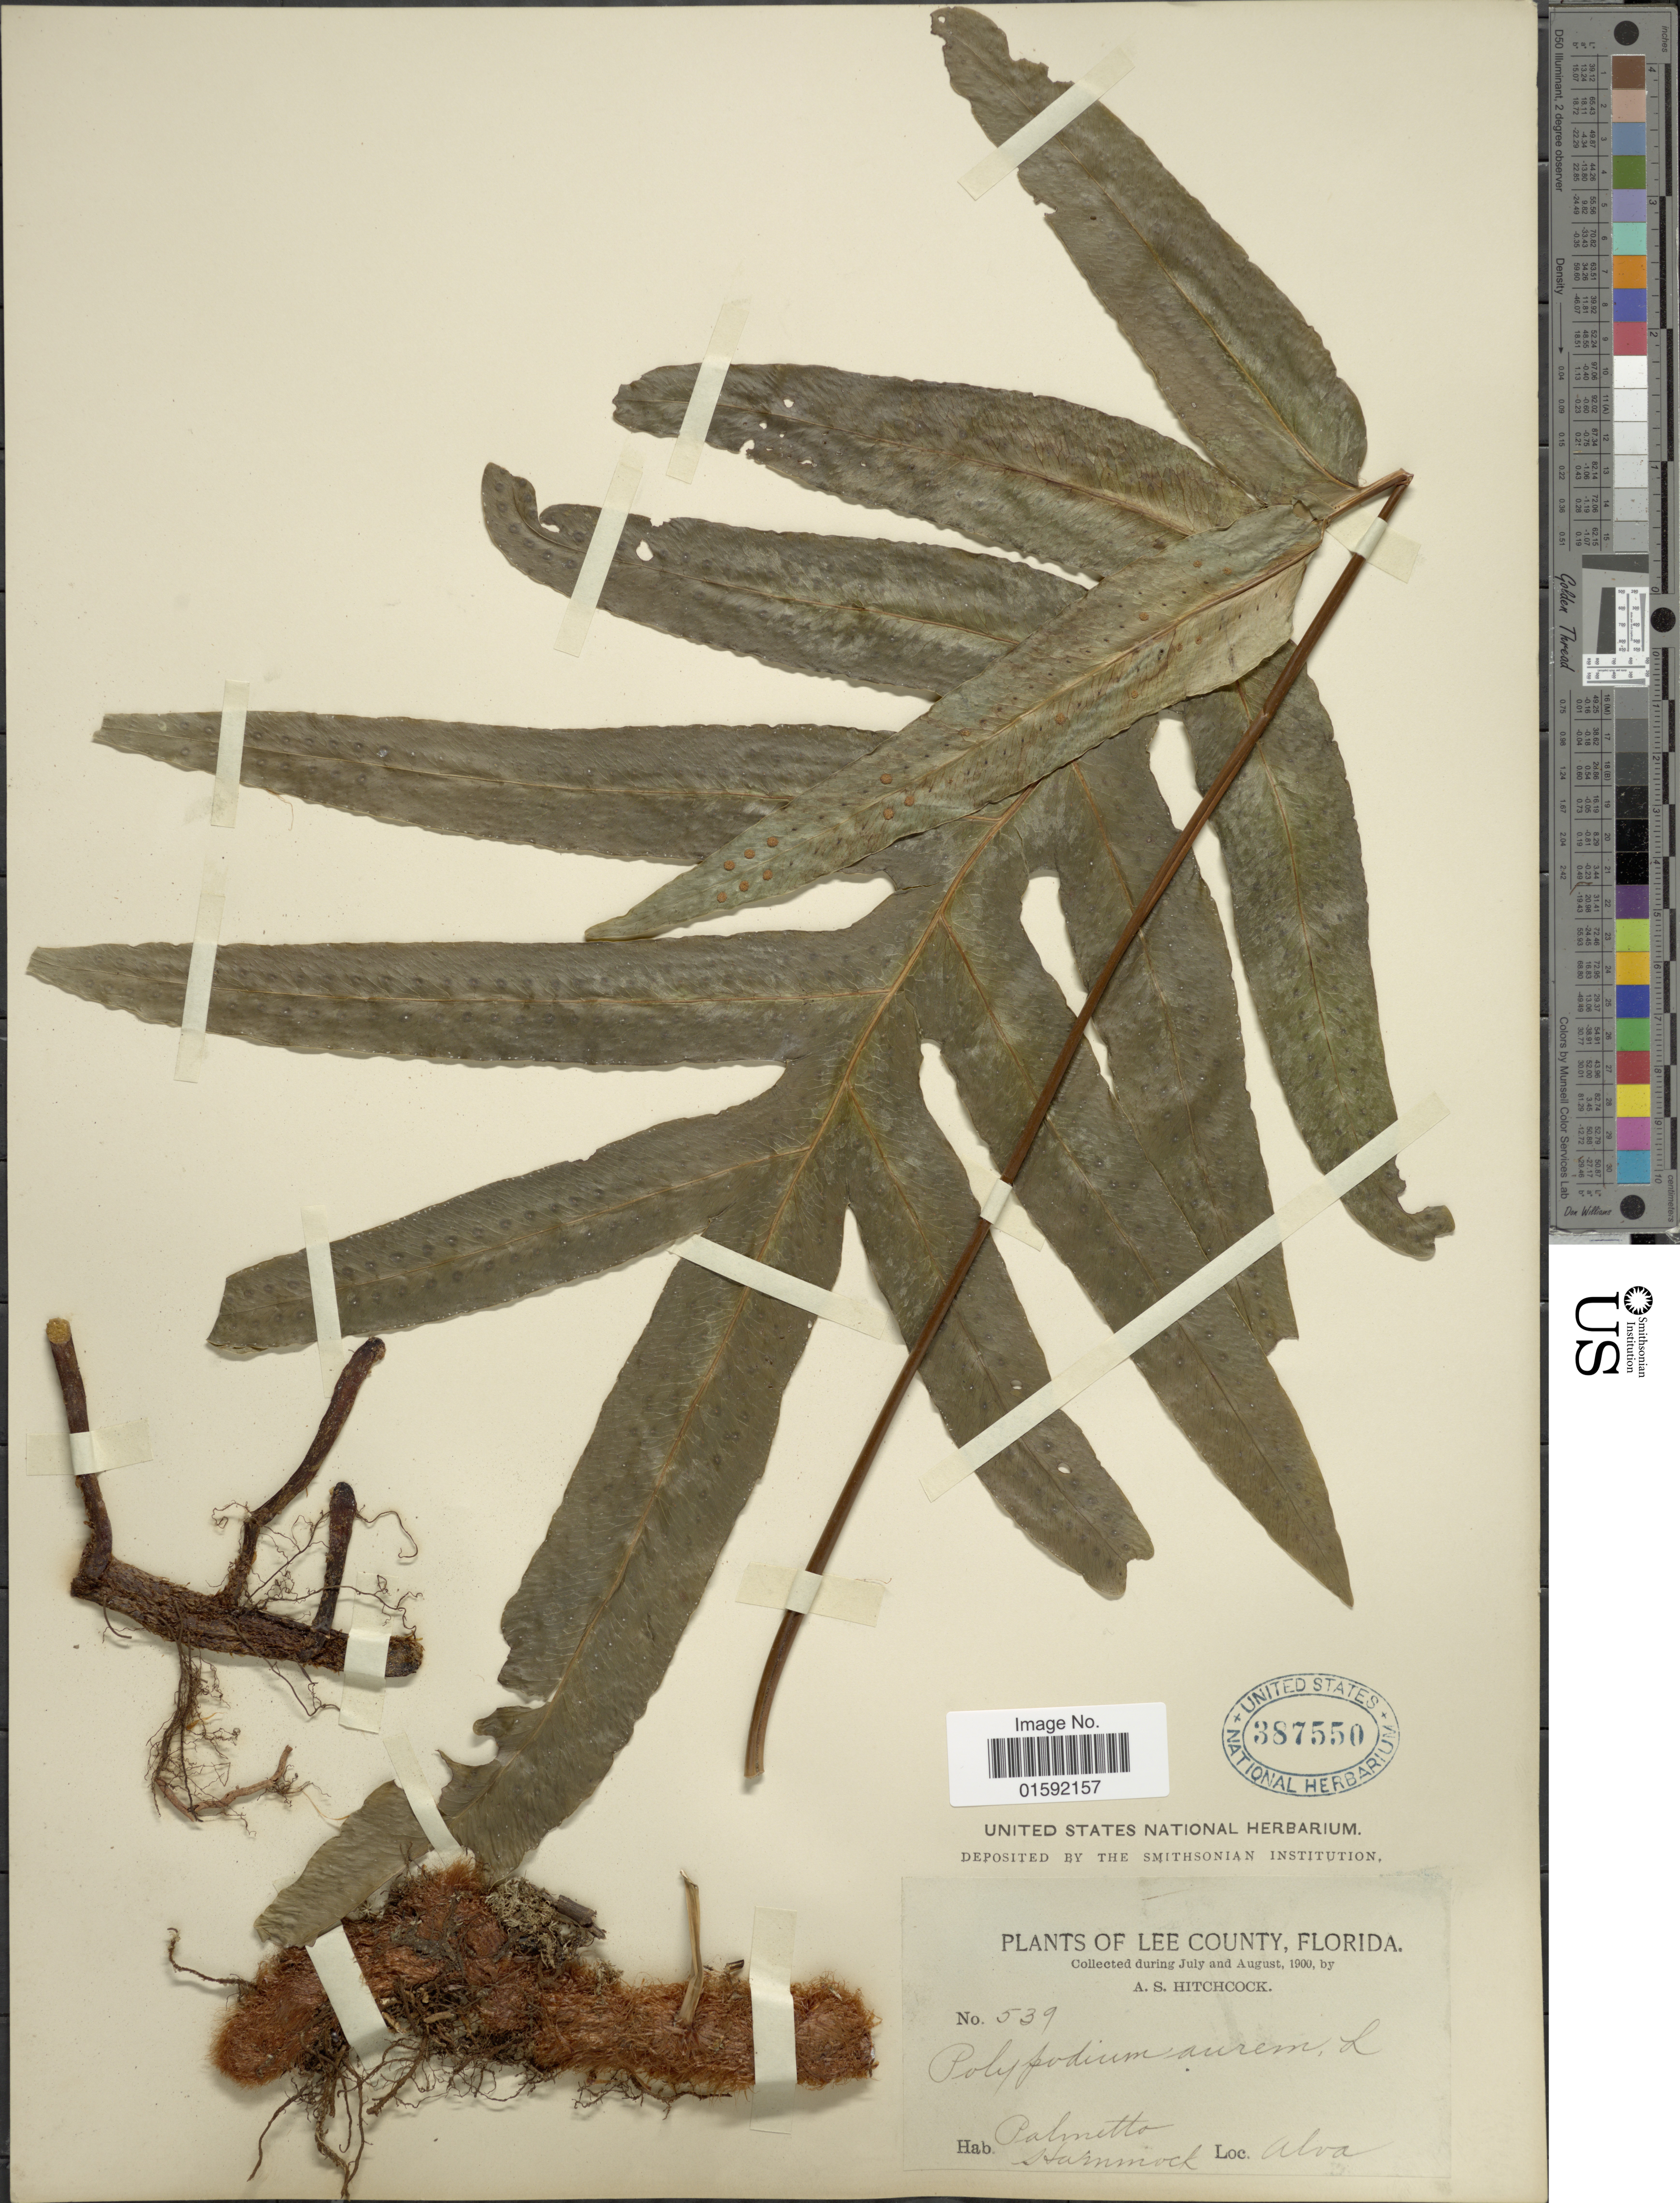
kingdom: Plantae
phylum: Tracheophyta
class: Polypodiopsida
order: Polypodiales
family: Polypodiaceae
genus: Phlebodium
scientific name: Phlebodium areolatum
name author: (Humb. & Bonap. ex Willd.) J. Sm.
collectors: A. S. Hitchcock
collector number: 539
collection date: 1900-07/1900-08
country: United States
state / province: Florida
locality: Lee County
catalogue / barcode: US 387550